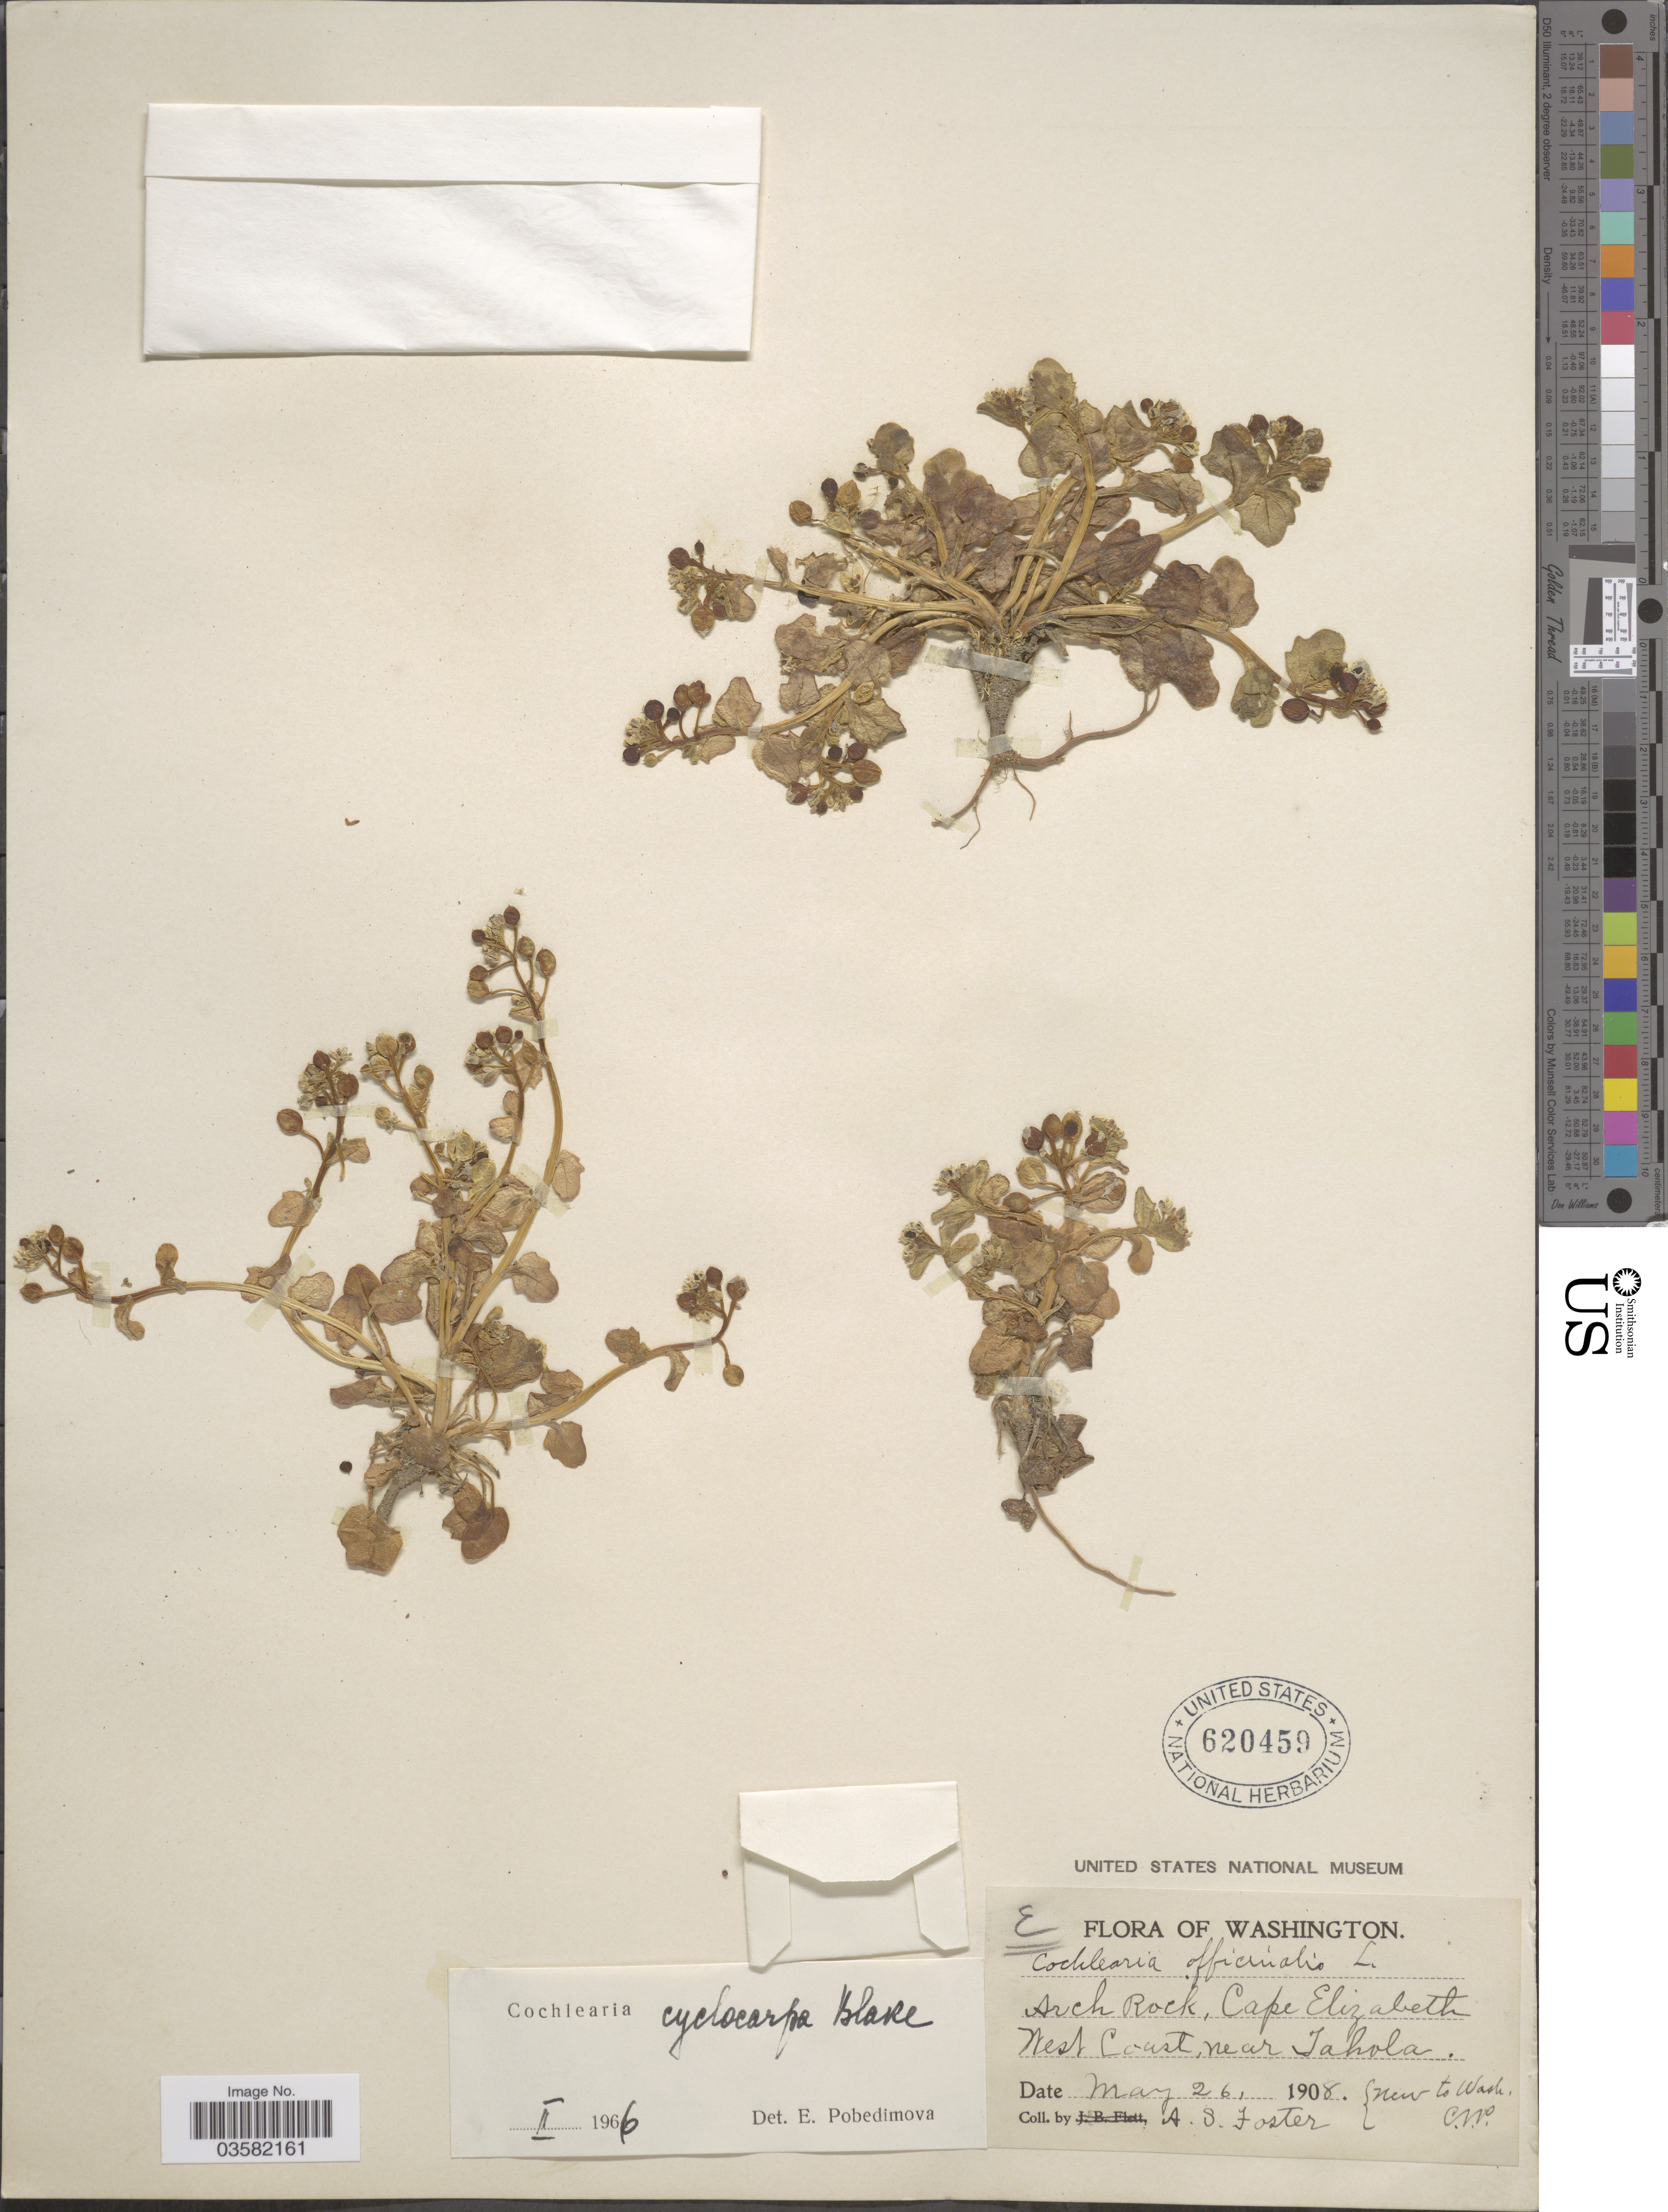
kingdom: Plantae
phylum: Tracheophyta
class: Magnoliopsida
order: Brassicales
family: Brassicaceae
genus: Cochlearia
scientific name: Cochlearia cyclocarpa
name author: S.F. Blake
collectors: A. S. Foster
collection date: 1908-05-26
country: United States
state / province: Washington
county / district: Grays Harbor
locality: Arch Rock, Cape Elizabeth, West Coast, near Taholah.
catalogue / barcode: US 620459